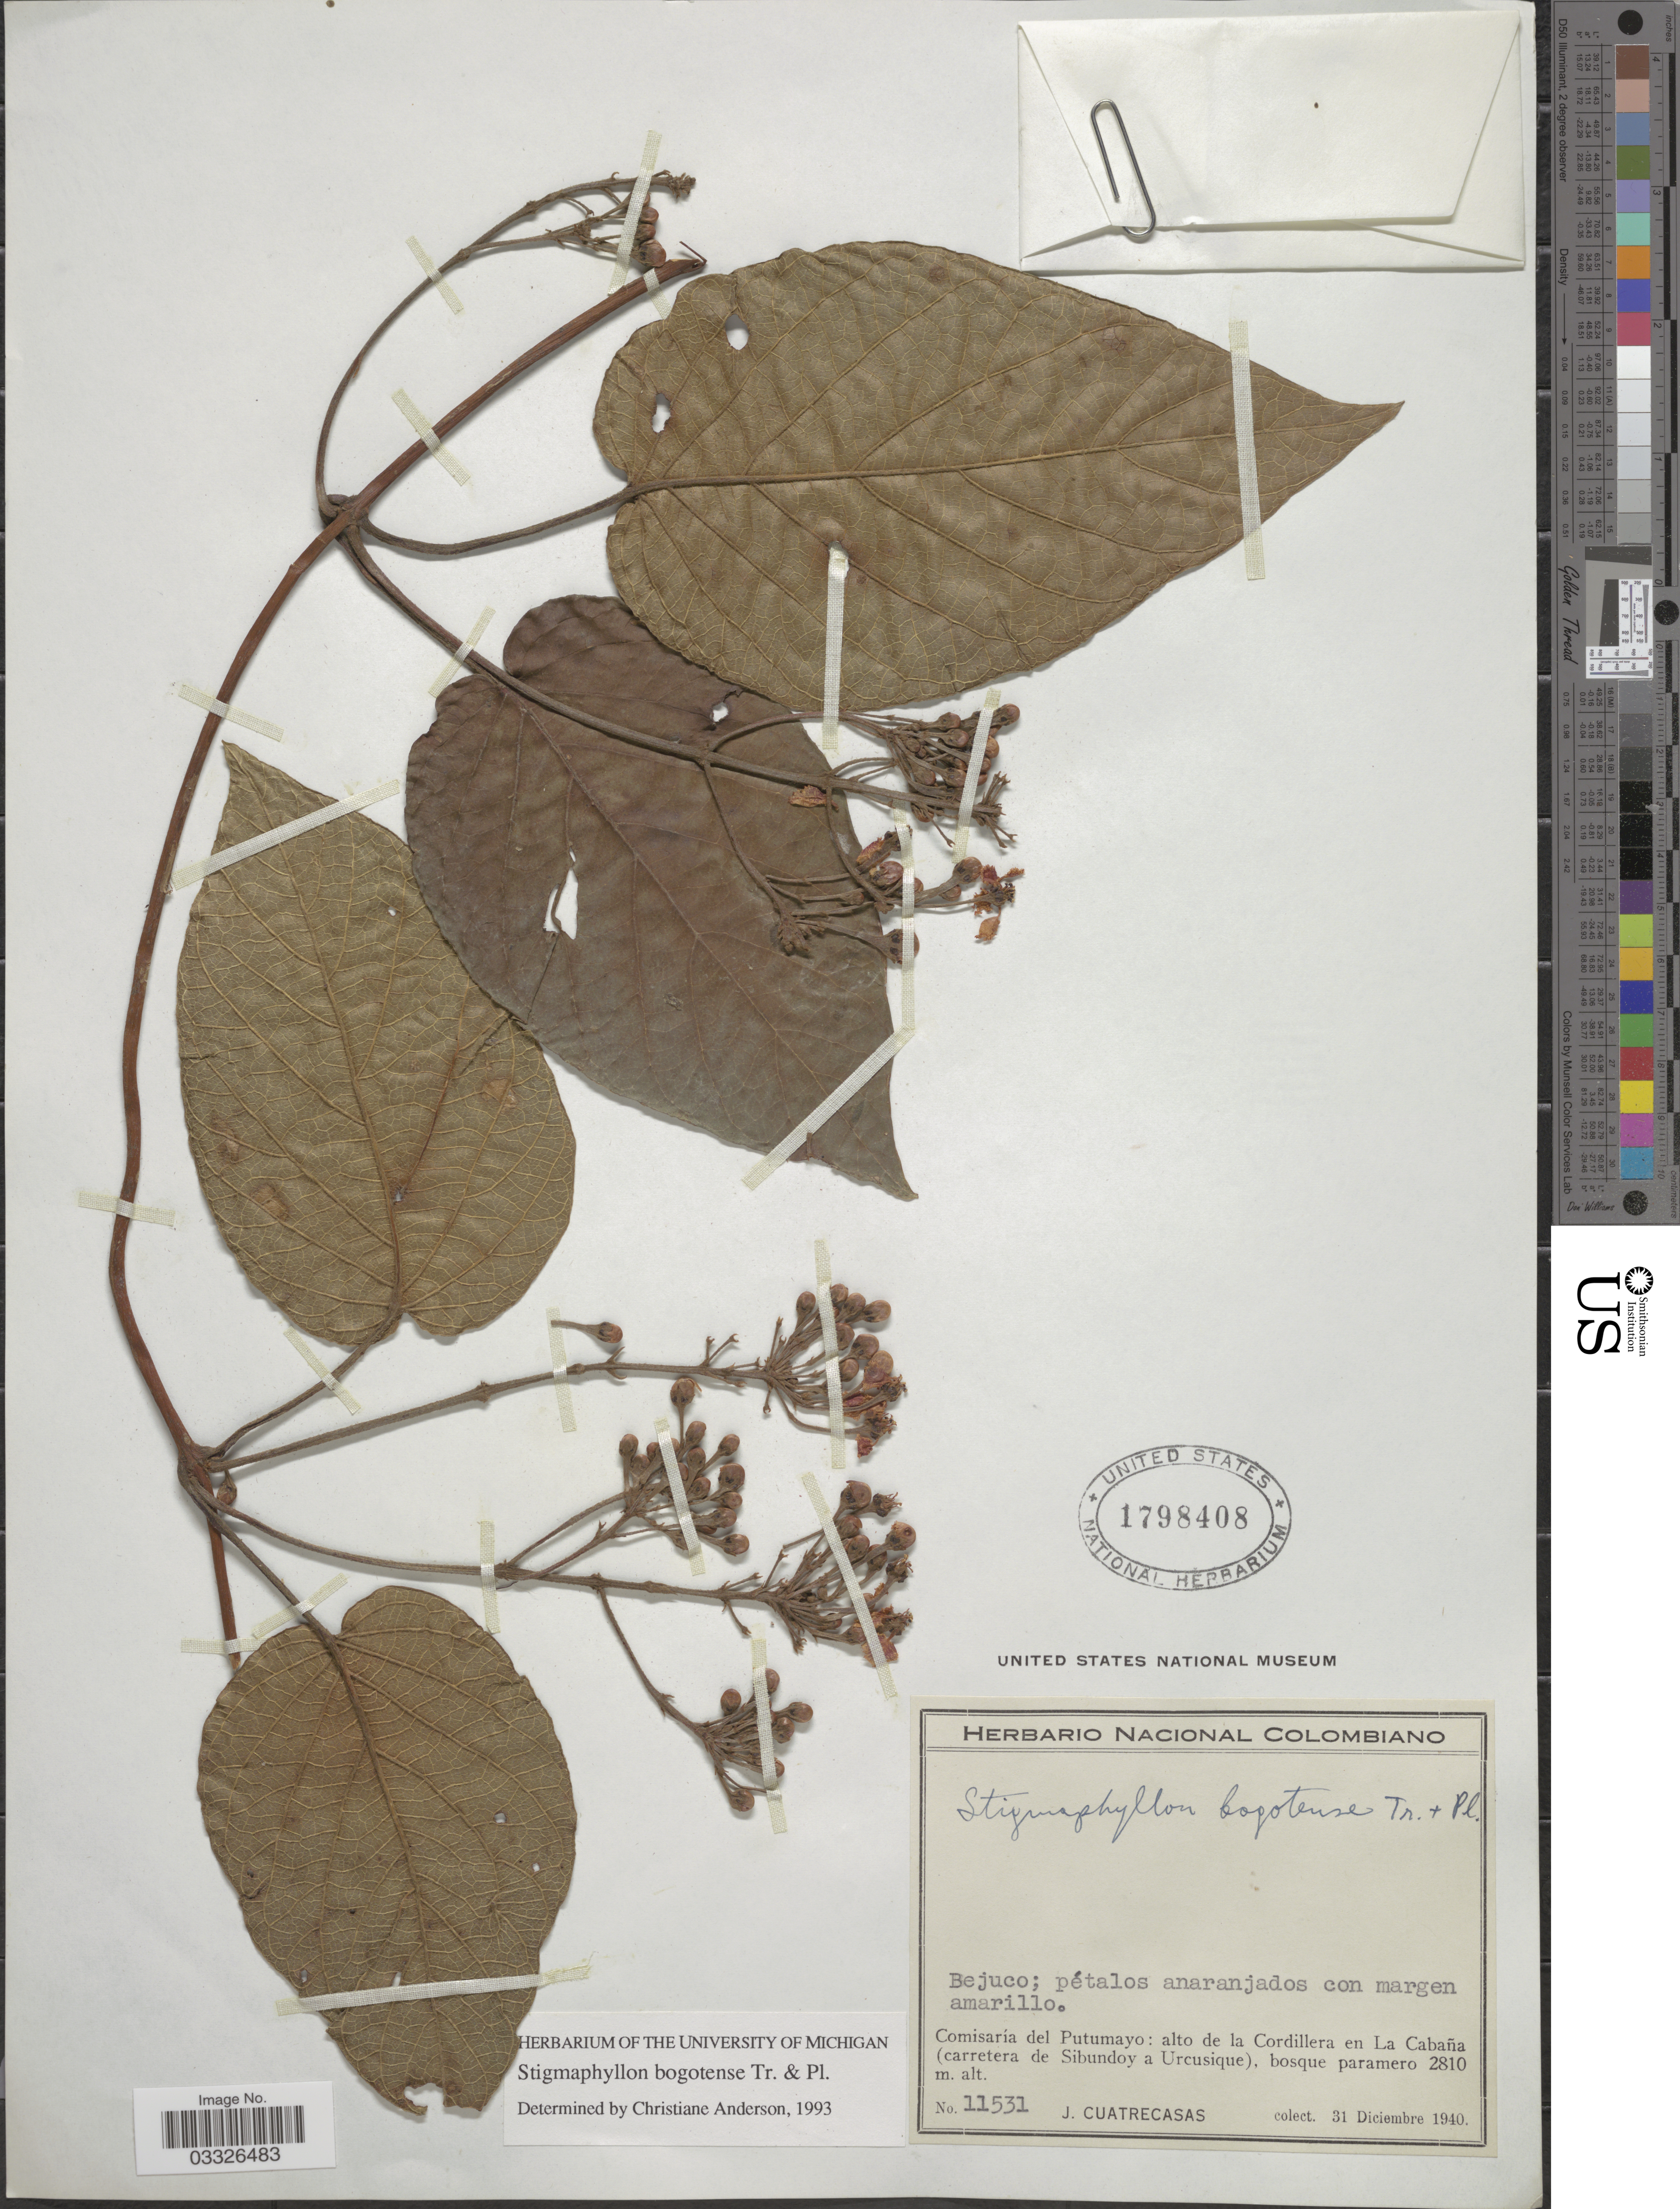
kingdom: Plantae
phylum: Tracheophyta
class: Magnoliopsida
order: Malpighiales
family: Malpighiaceae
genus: Stigmaphyllon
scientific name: Stigmaphyllon bogotense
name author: Triana & Planch.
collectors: J. Cuatrecasas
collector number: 11531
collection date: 1940-12-31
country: Colombia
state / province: Putumayo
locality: Comisaría del Putumayo: alto de la Cordillera en La Cabaña (carretera de Sibundoy a Urcusique).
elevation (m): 2810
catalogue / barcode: US 1798408